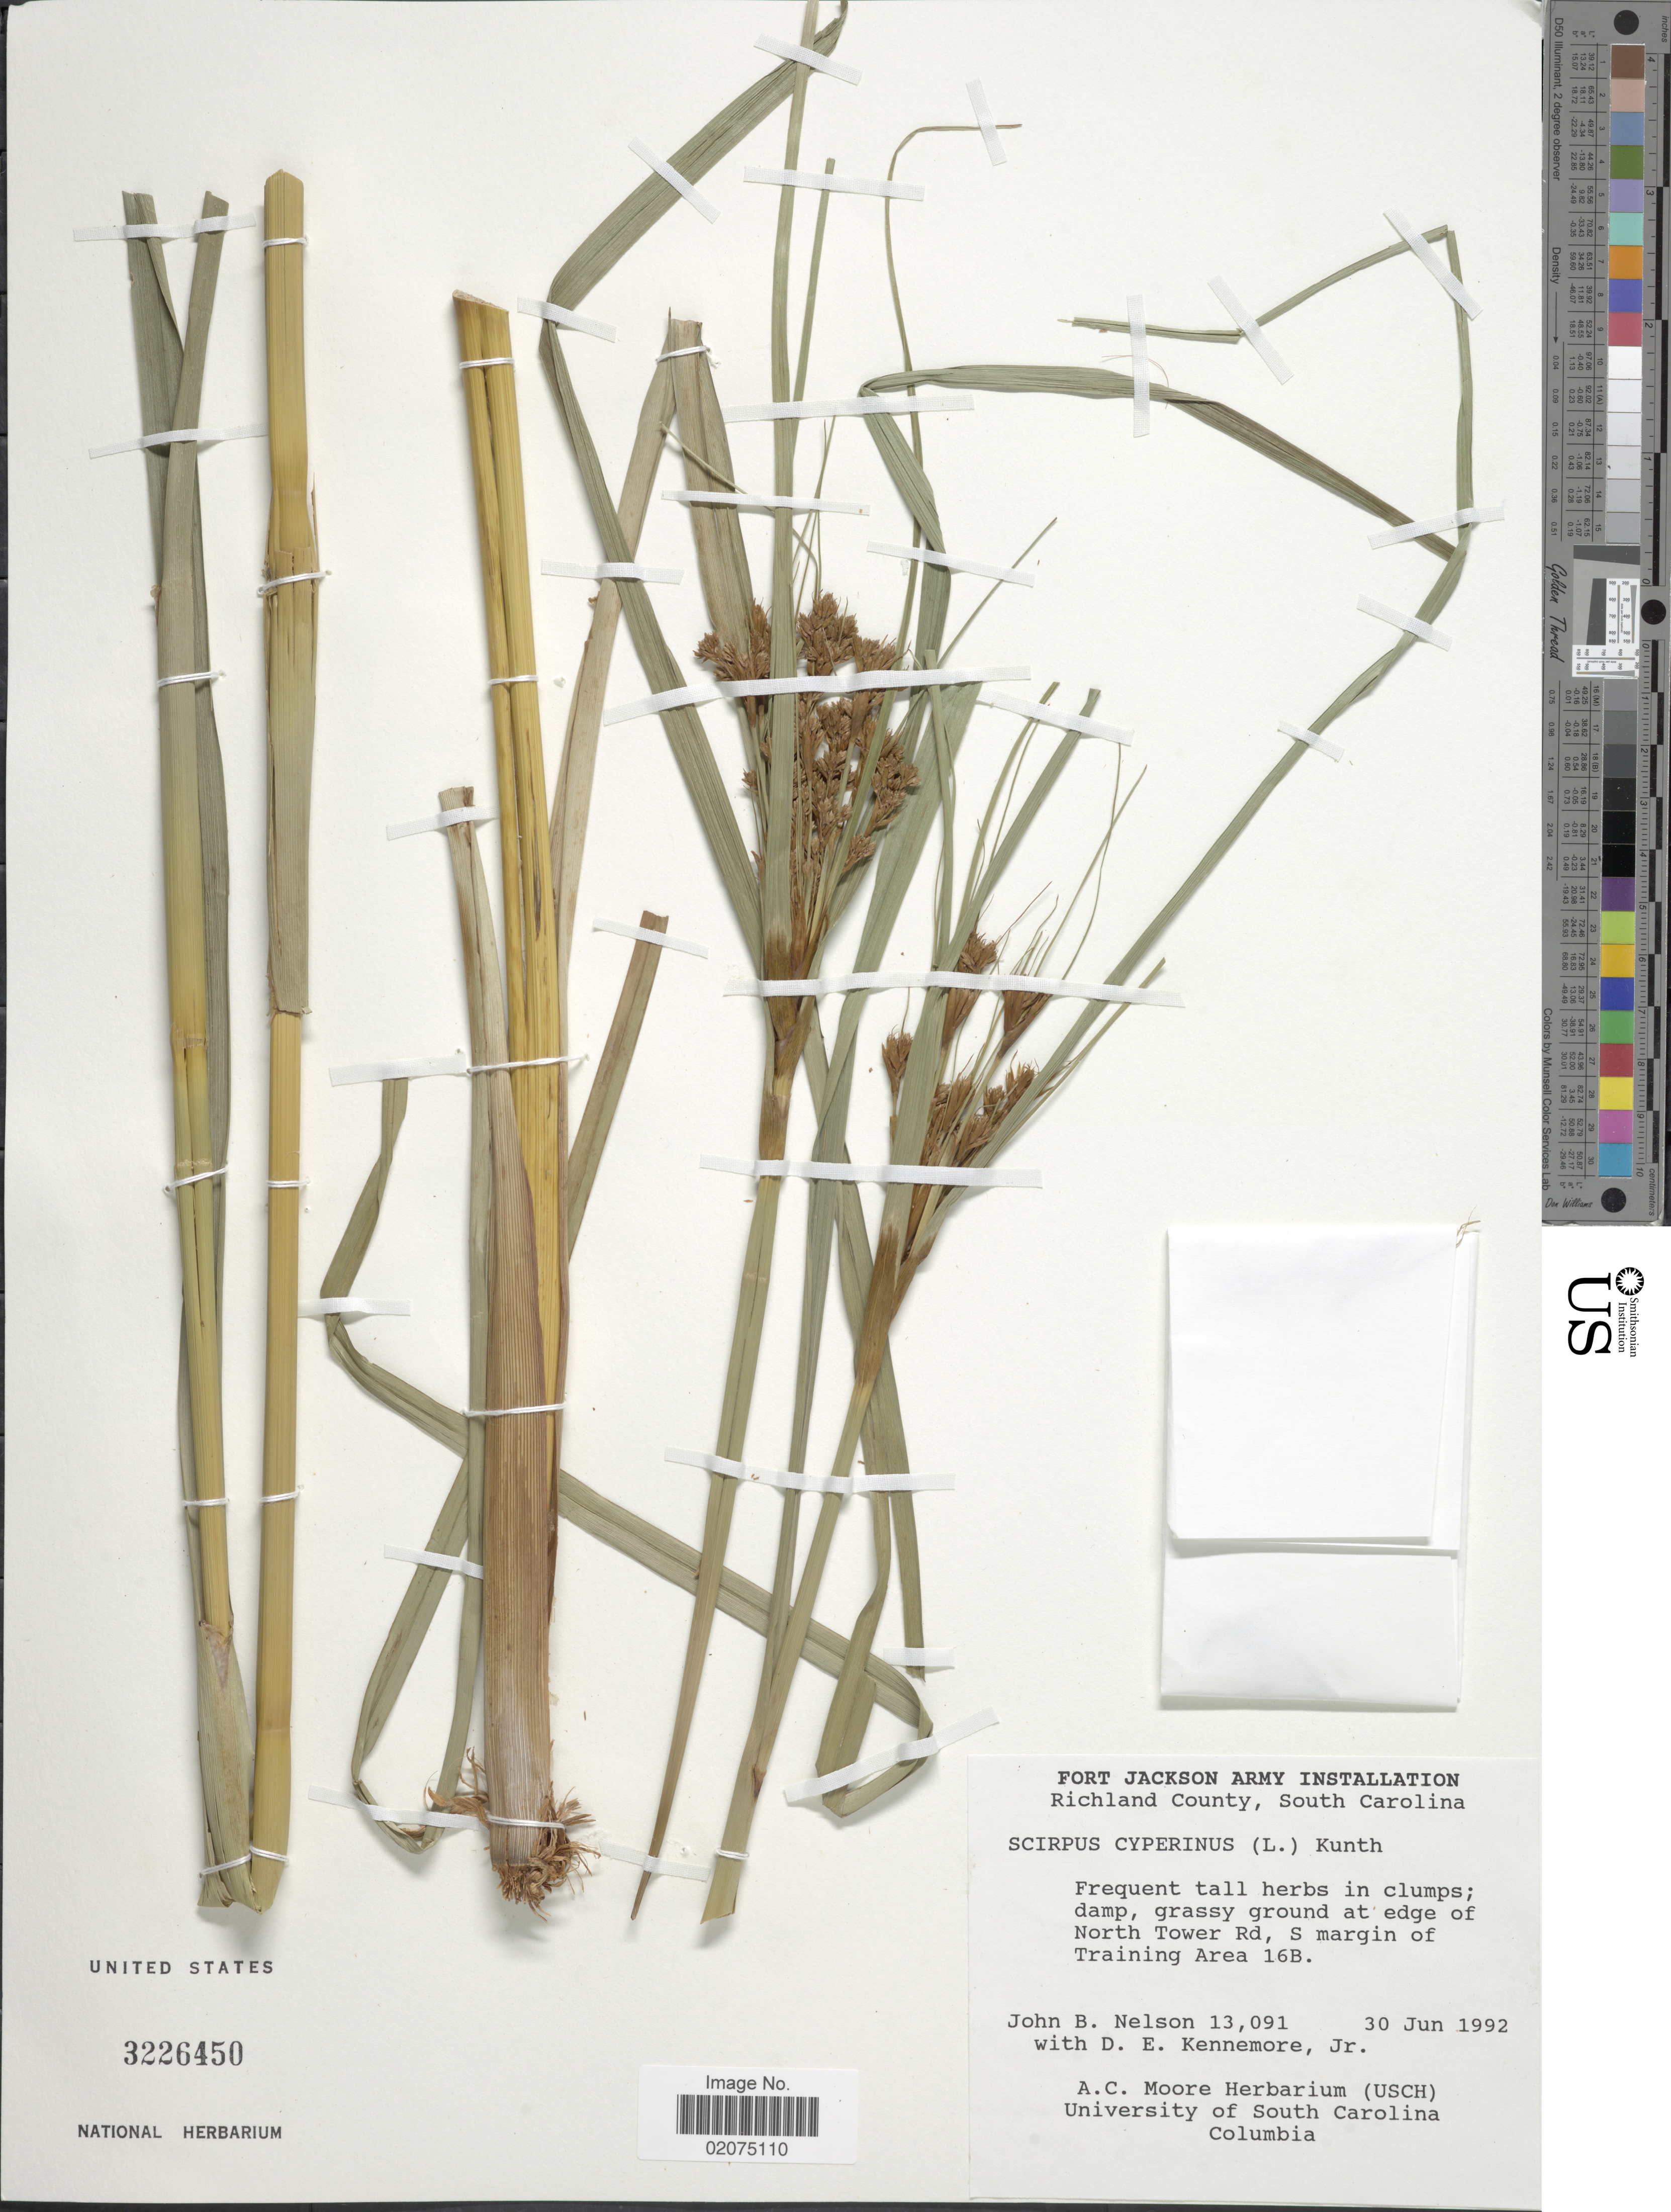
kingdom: Plantae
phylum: Tracheophyta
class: Liliopsida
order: Poales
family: Cyperaceae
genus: Scirpus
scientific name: Scirpus cyperinus (L.) Kunth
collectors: J. Nelson & D. Kennemore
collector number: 13091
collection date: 1992-06-30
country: United States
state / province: South Carolina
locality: Richland County, edge of North Tower Rd, S margin of Training Area 16B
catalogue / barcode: US 3226450